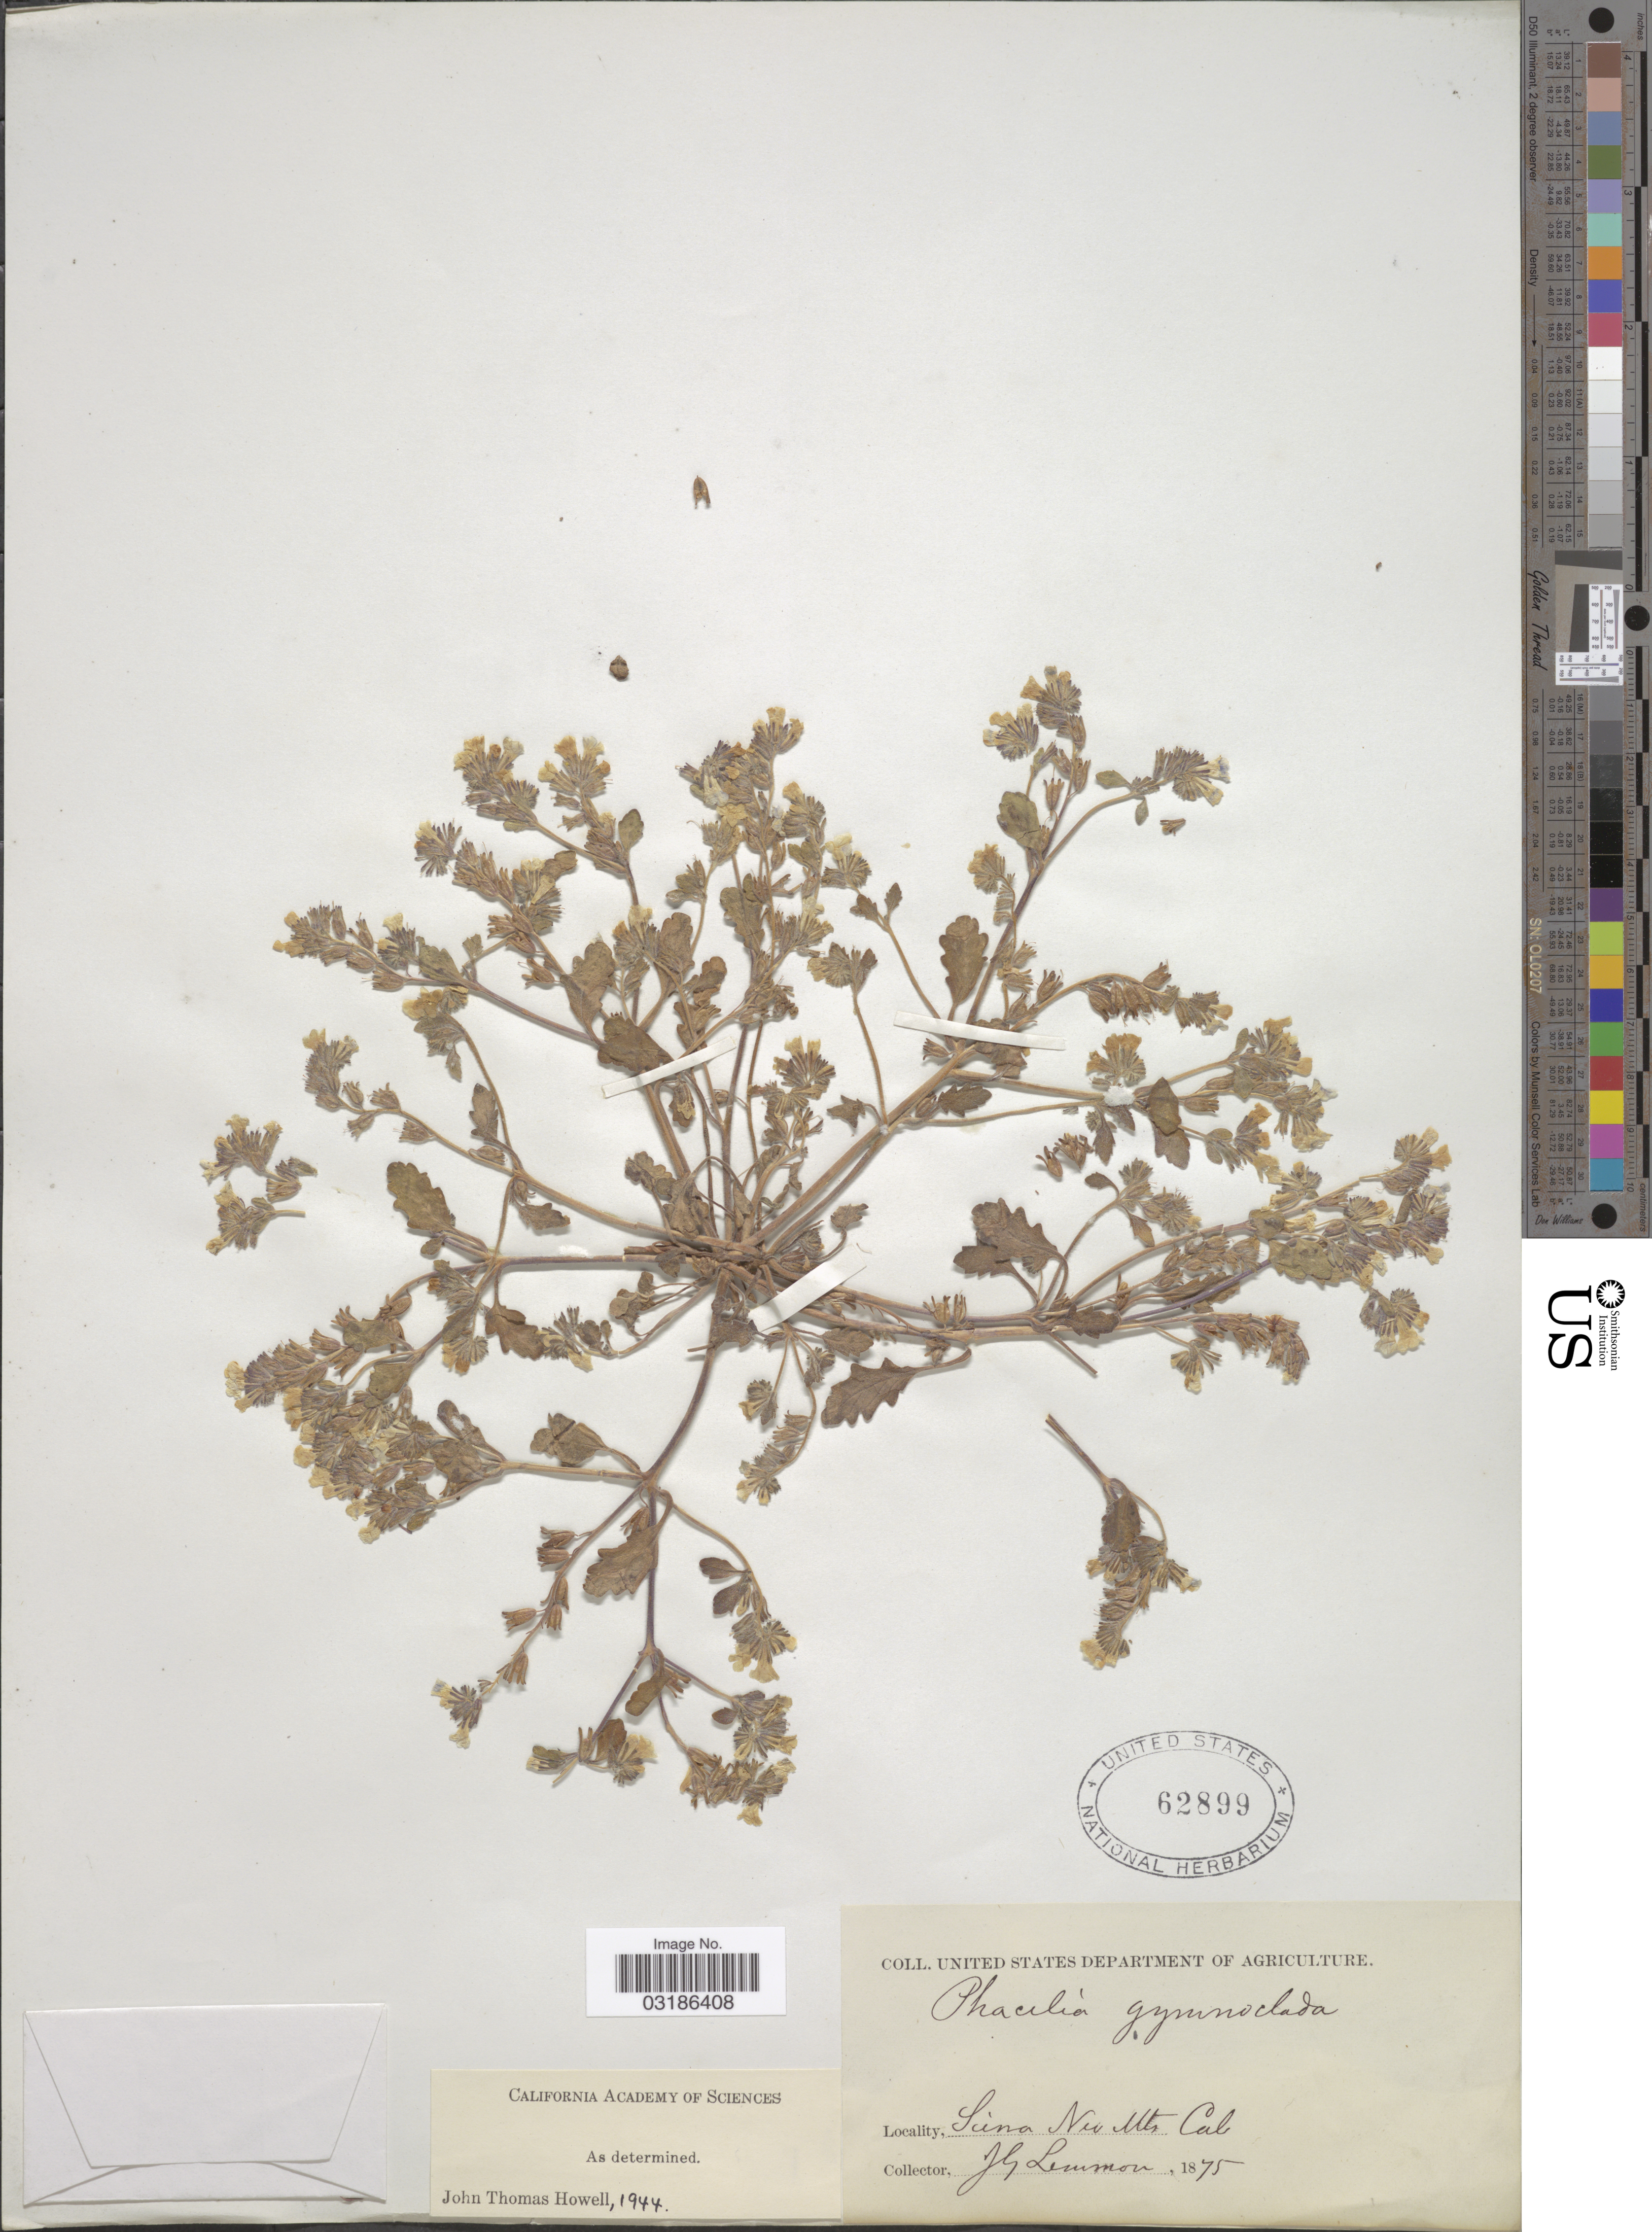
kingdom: Plantae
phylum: Tracheophyta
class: Magnoliopsida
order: Boraginales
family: Hydrophyllaceae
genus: Phacelia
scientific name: Phacelia gymnoclada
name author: Torr. in C. King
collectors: J. Lemmon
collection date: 1875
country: United States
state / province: California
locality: Sierra Nev. Mts. Cal.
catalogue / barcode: US 62899